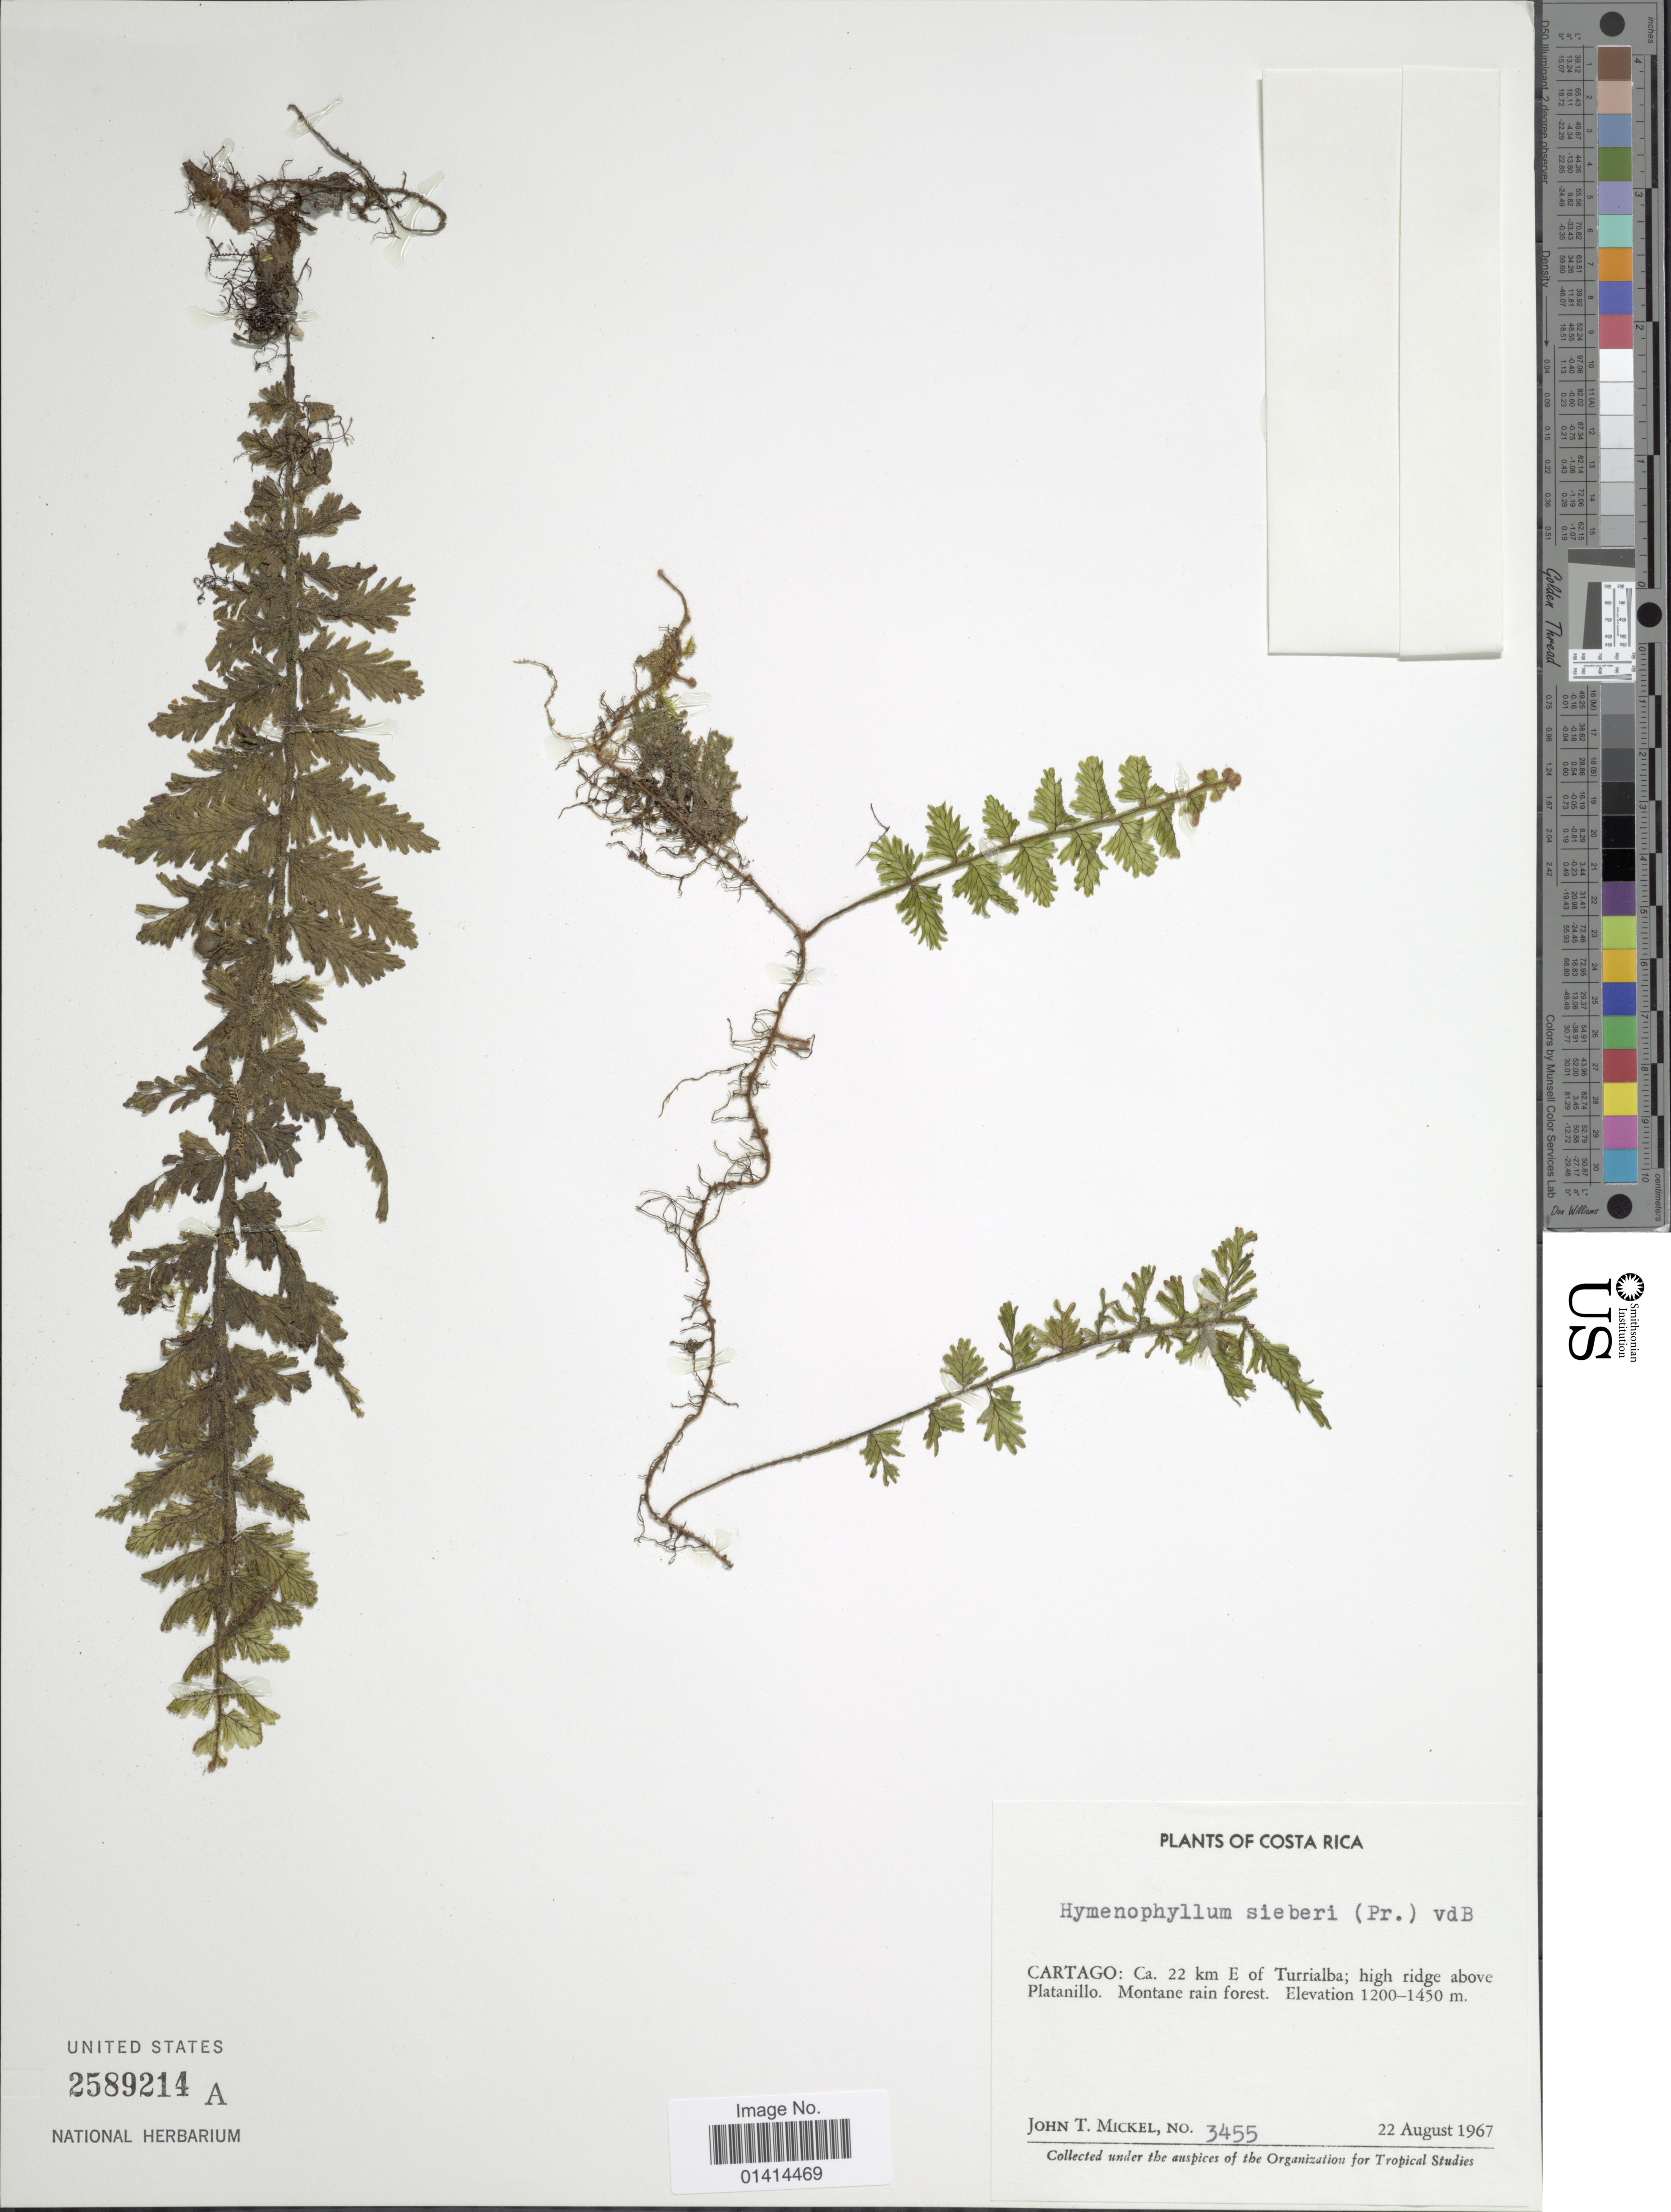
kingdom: Plantae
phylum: Tracheophyta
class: Polypodiopsida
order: Hymenophyllales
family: Hymenophyllaceae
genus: Hymenophyllum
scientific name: Hymenophyllum sieberi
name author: (C. Presl) Bosch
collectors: J. T. Mickel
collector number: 3455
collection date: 1967-08-22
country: Costa Rica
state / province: Cartago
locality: Ca. 22 km E of Turrialba; high ridge above Platanillo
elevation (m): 1200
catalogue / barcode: US 2589214A